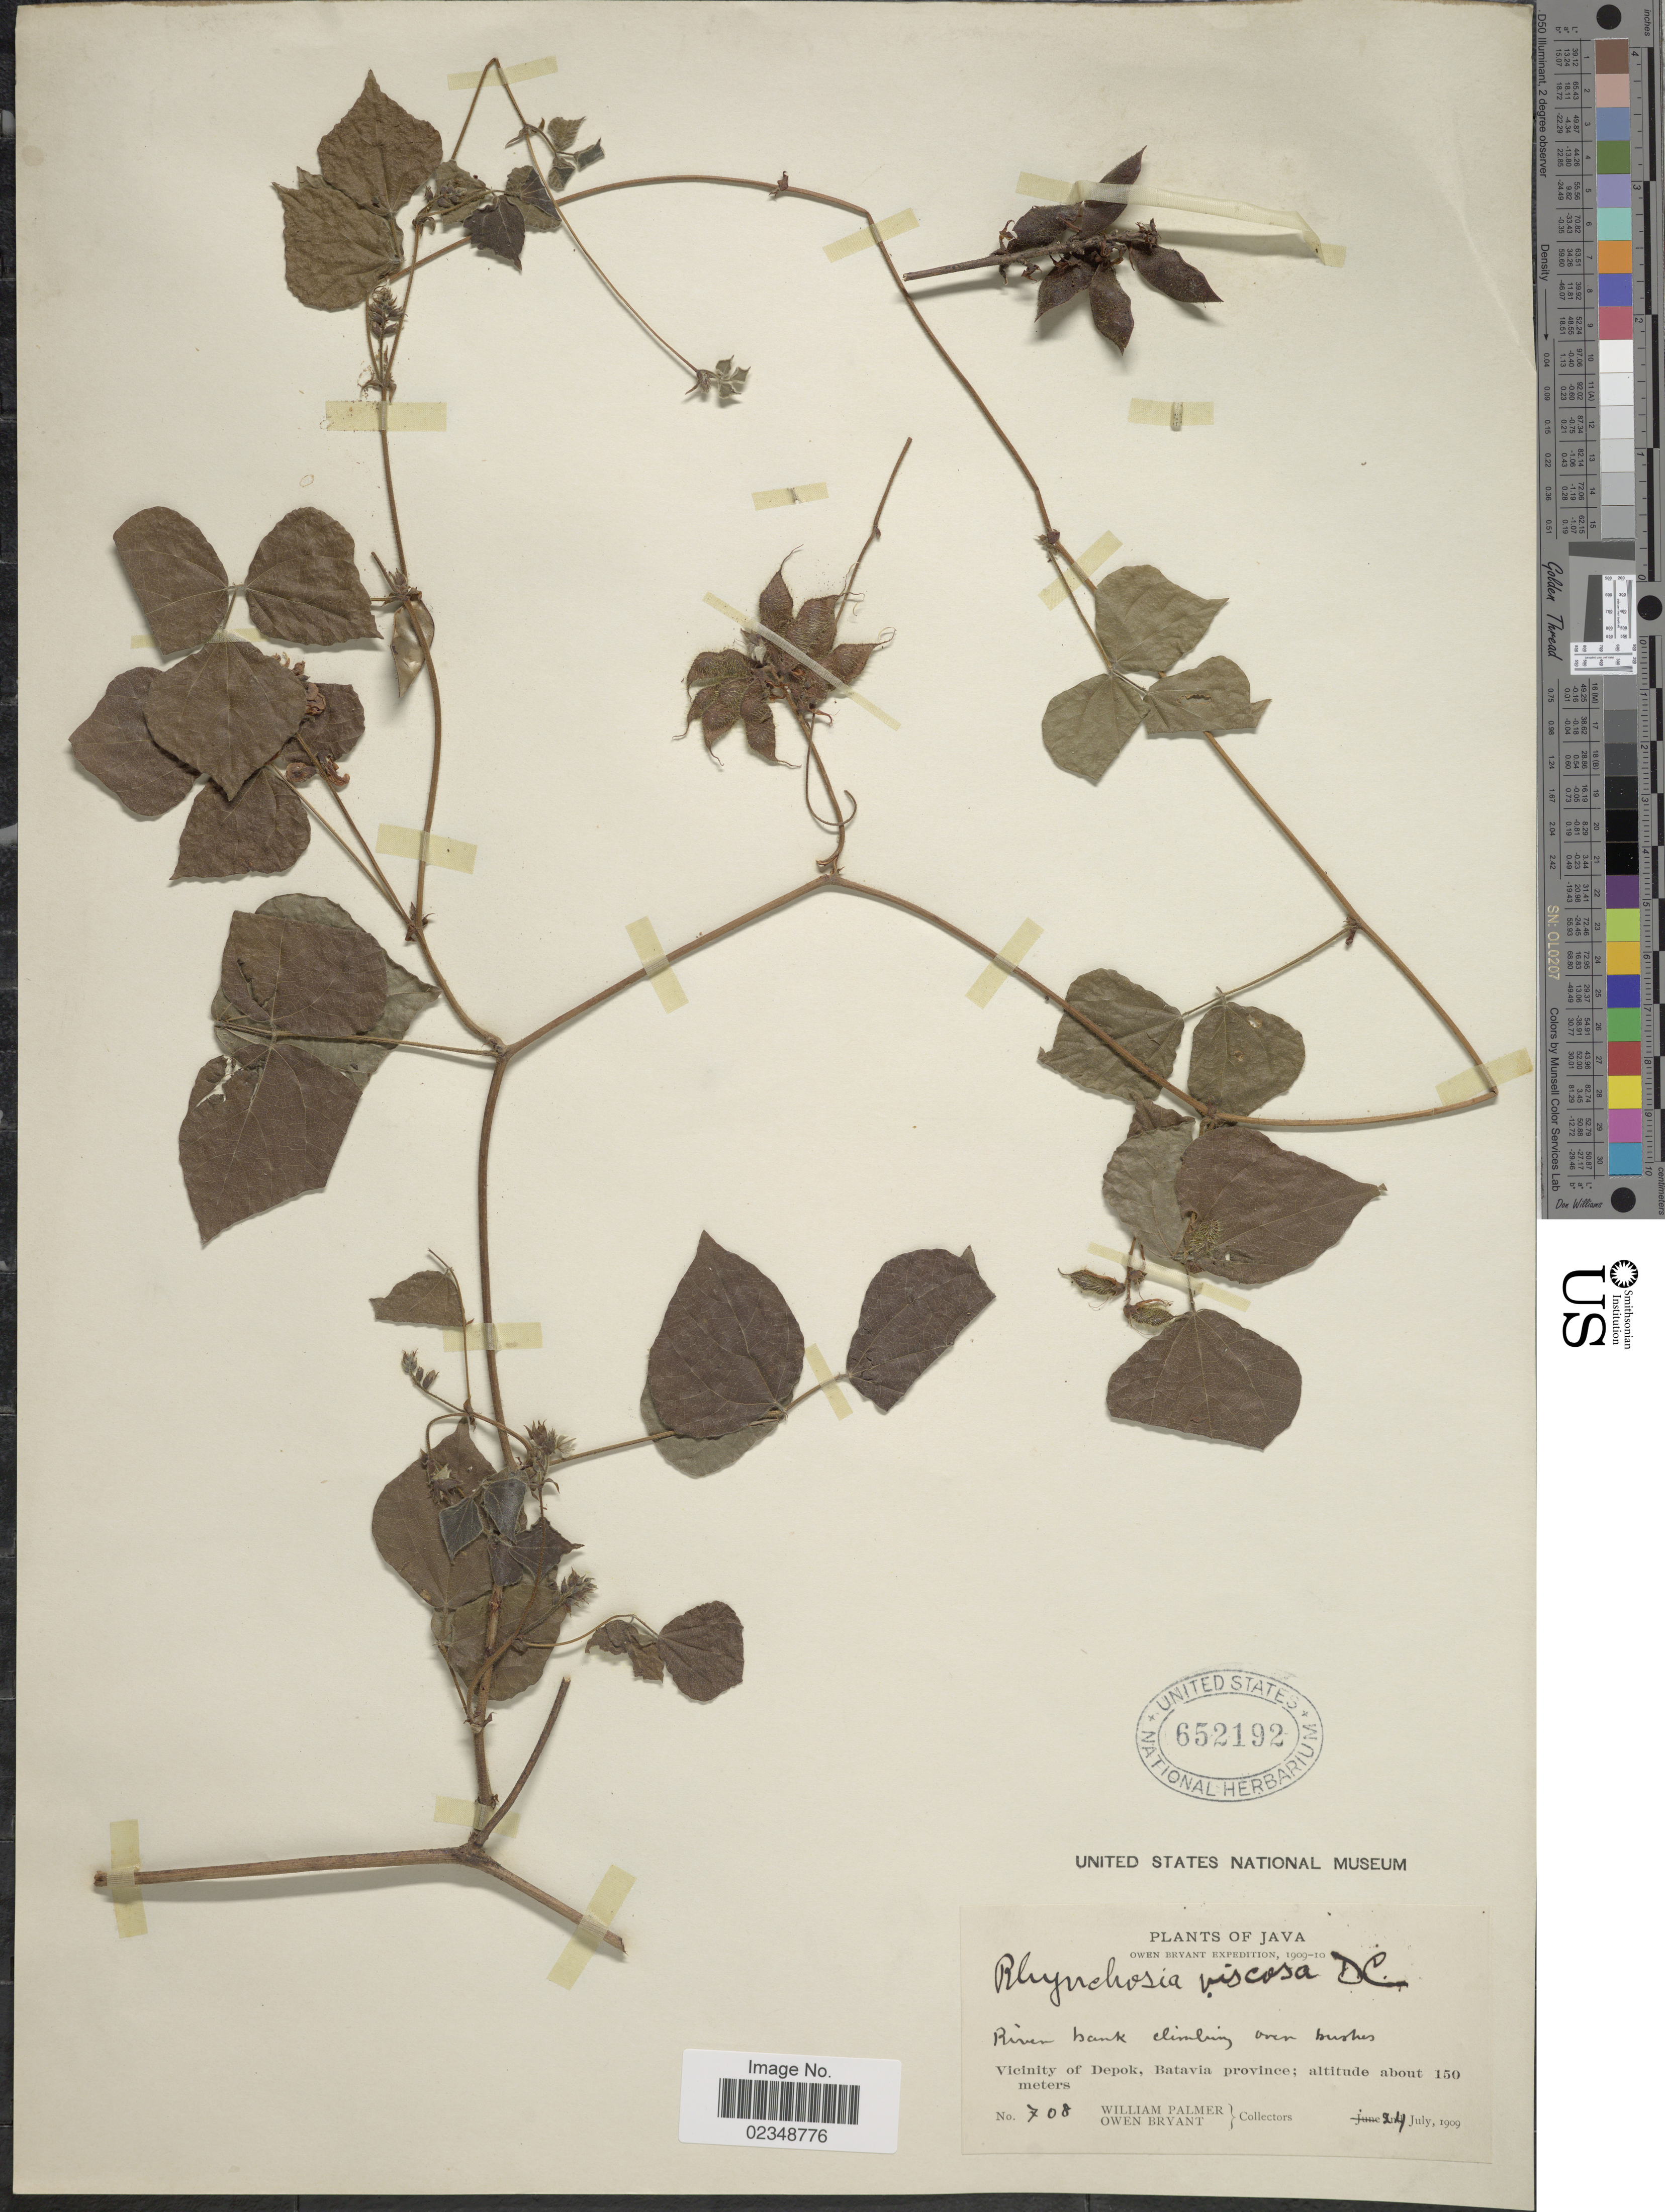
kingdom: Plantae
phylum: Tracheophyta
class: Magnoliopsida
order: Fabales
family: Fabaceae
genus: Rhynchosia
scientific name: Rhynchosia viscosa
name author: DC.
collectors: W. Palmer & O. Bryant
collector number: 708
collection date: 1909-07-24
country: Indonesia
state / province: Java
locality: River bank climbing over bushes. Vicinity of Depok, Batavia province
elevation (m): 150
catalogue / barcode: US 652192